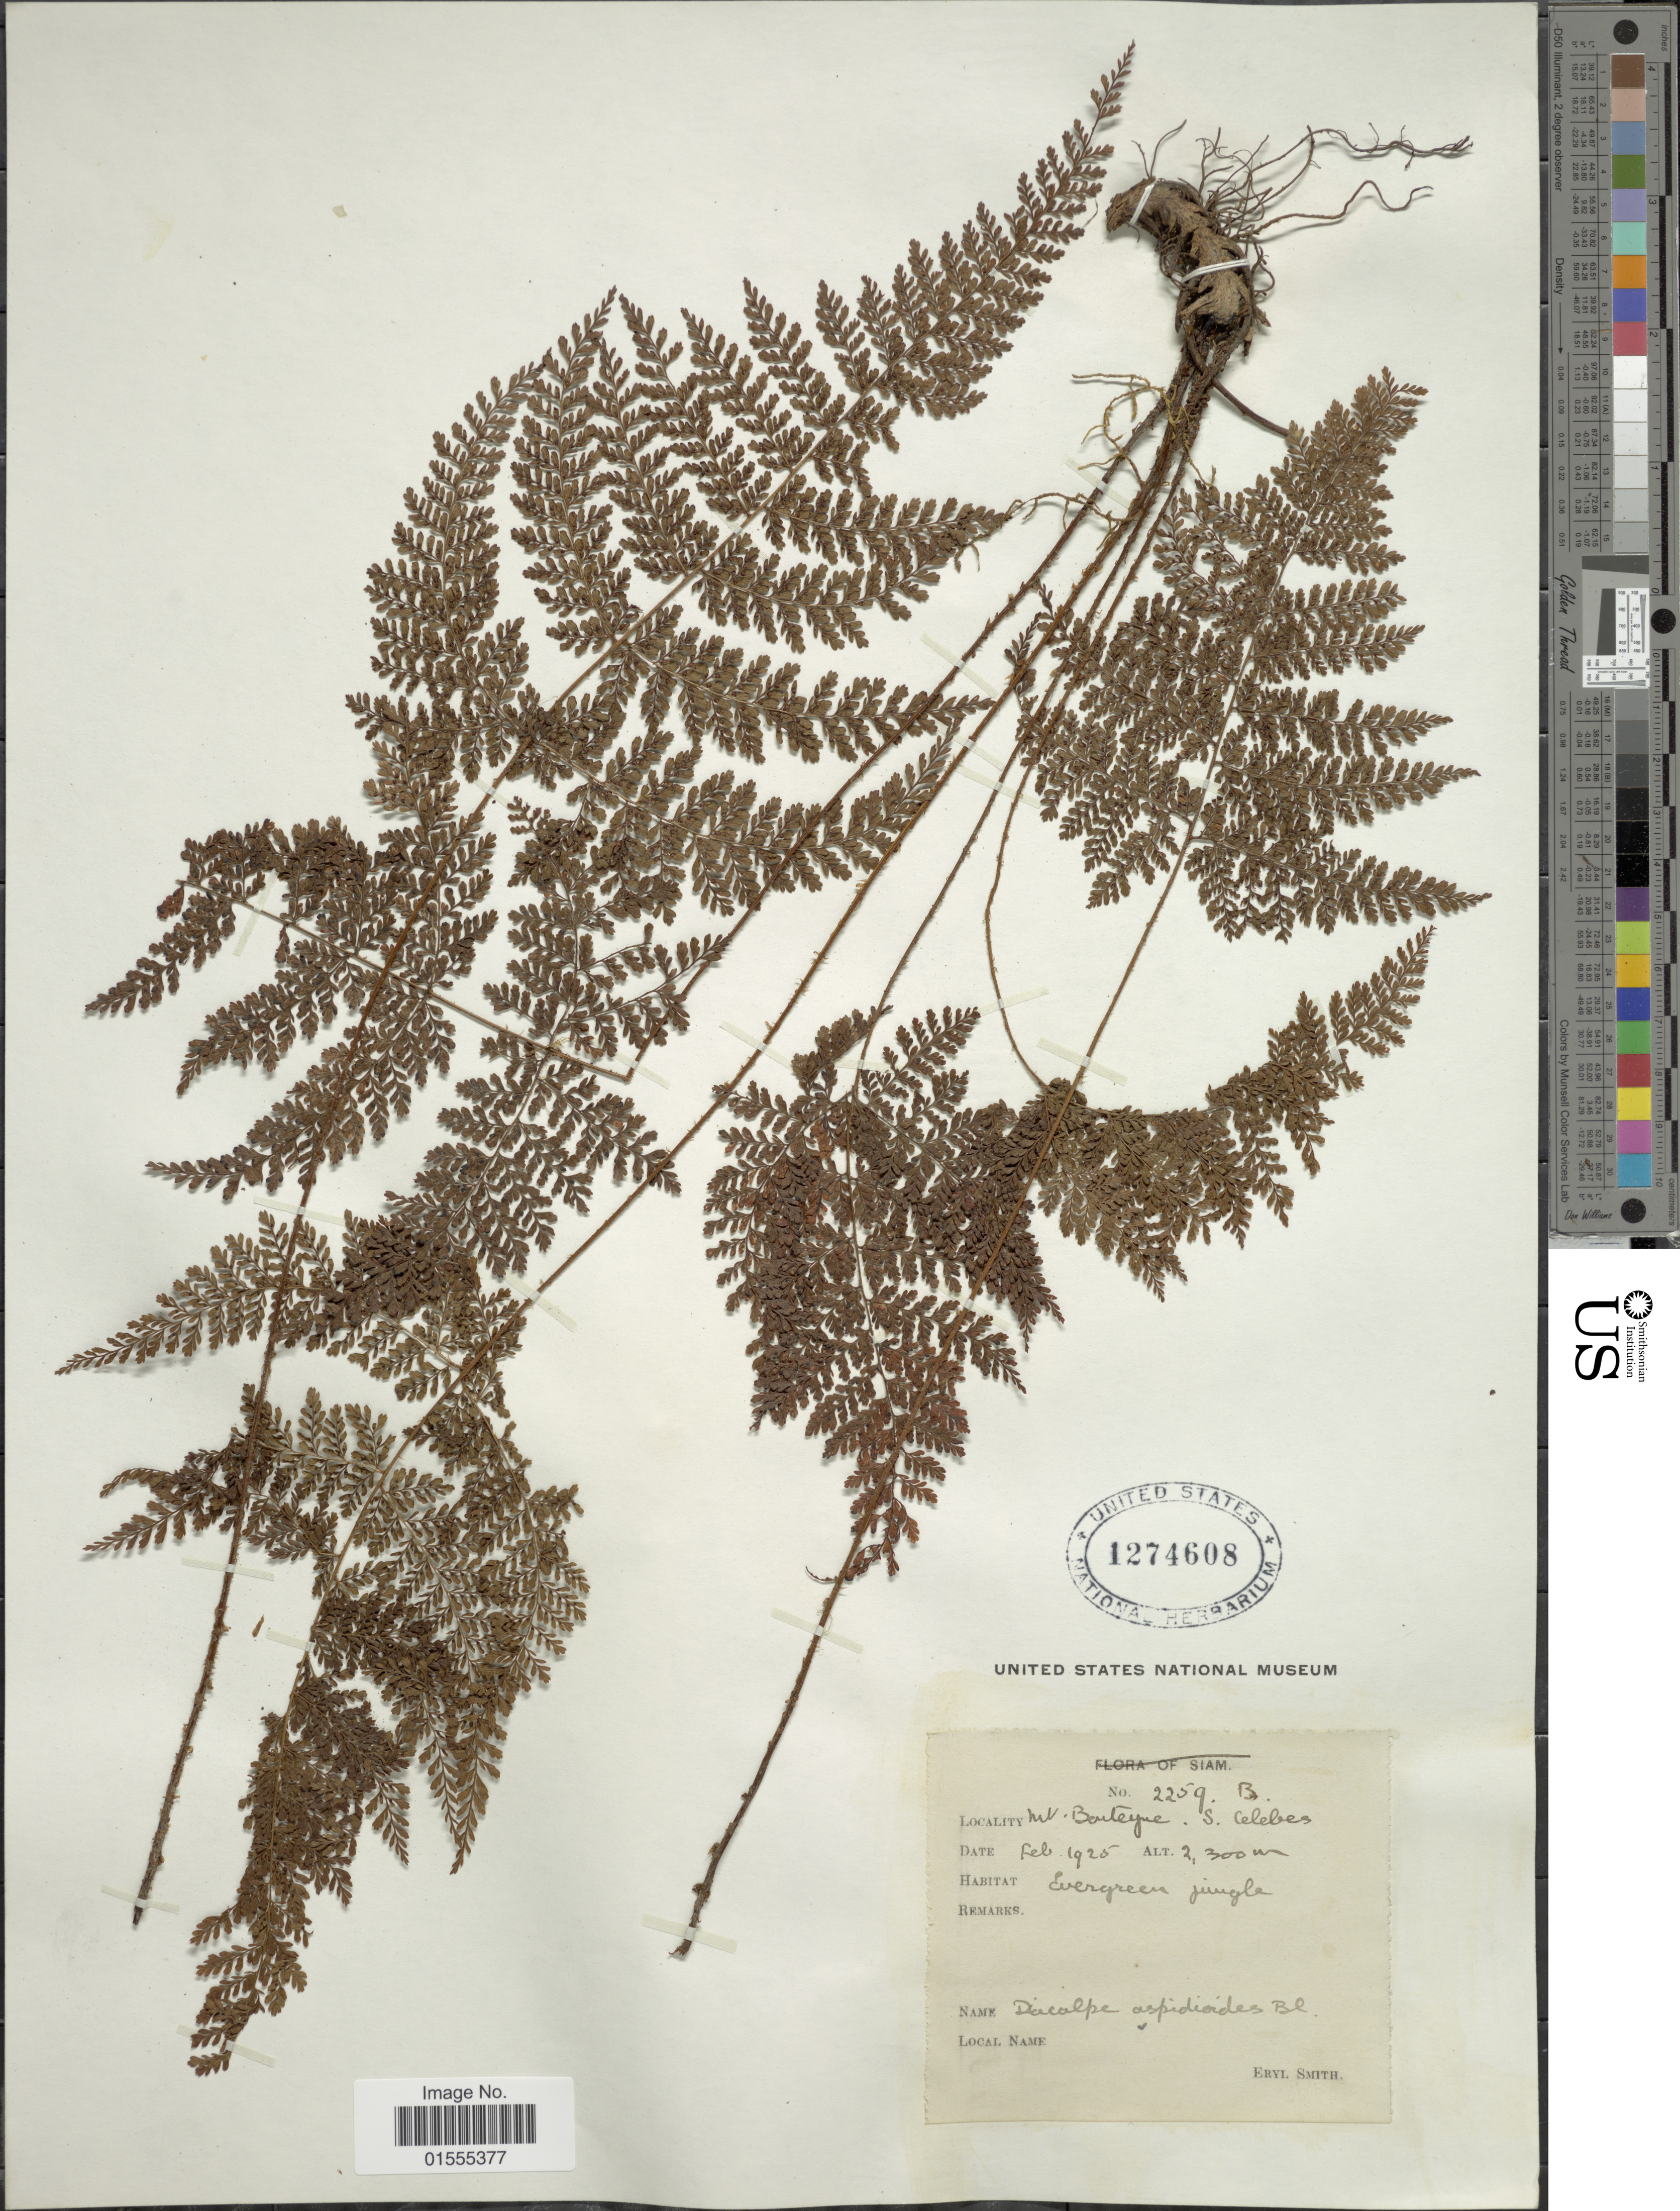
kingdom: Plantae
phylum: Tracheophyta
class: Polypodiopsida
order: Polypodiales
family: Dryopteridaceae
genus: Dryopteris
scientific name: Dryopteris pseudocaenopteris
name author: (Kunze) Li Bing Zhang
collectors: E. Smith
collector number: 2259B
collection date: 1925-02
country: Indonesia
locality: [illegible text] Bonteneyne, S. celebes[interpreted]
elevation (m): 2300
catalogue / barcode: US 1274608